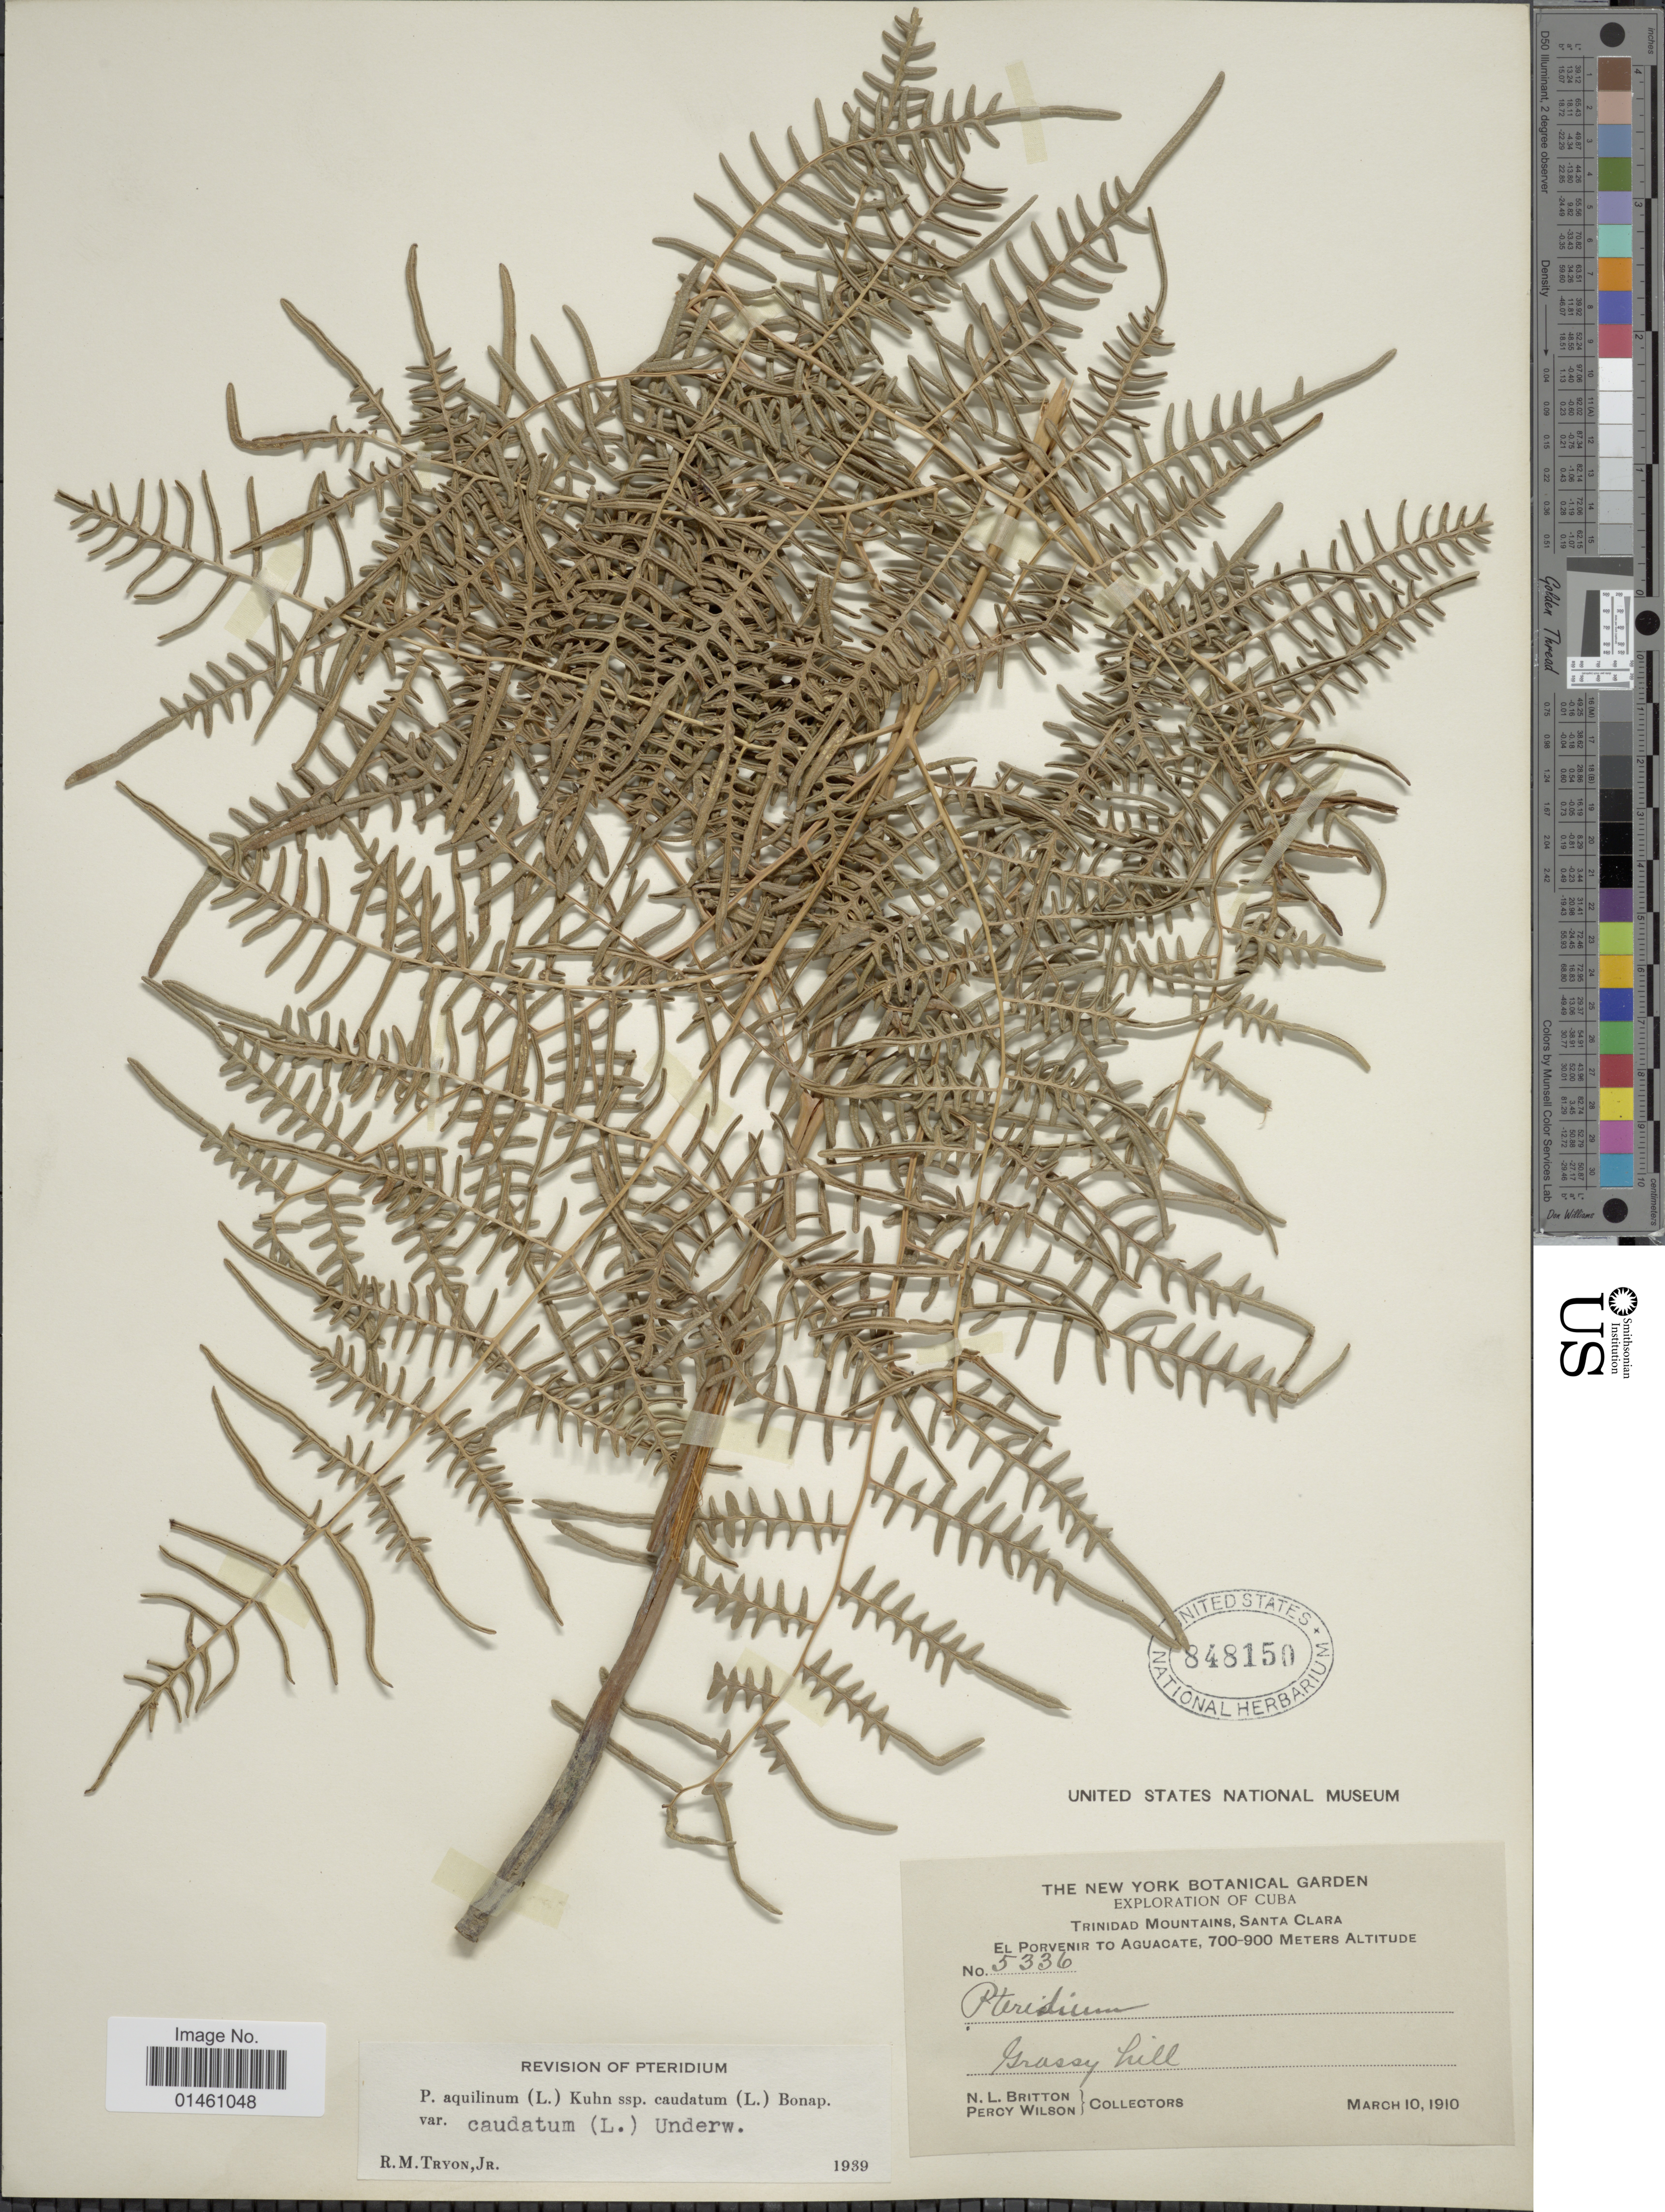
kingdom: Plantae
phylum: Tracheophyta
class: Polypodiopsida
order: Polypodiales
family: Dennstaedtiaceae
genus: Pteridium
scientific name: Pteridium caudatum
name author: (L.) Maxon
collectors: N. Britton & P. Wilson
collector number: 5336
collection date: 1910-03-10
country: Cuba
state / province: Las Villas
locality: Trinidad Mountains, Santa Clara, El Porvenir to Aguacate, gassy hill.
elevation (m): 700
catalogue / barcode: US 848150